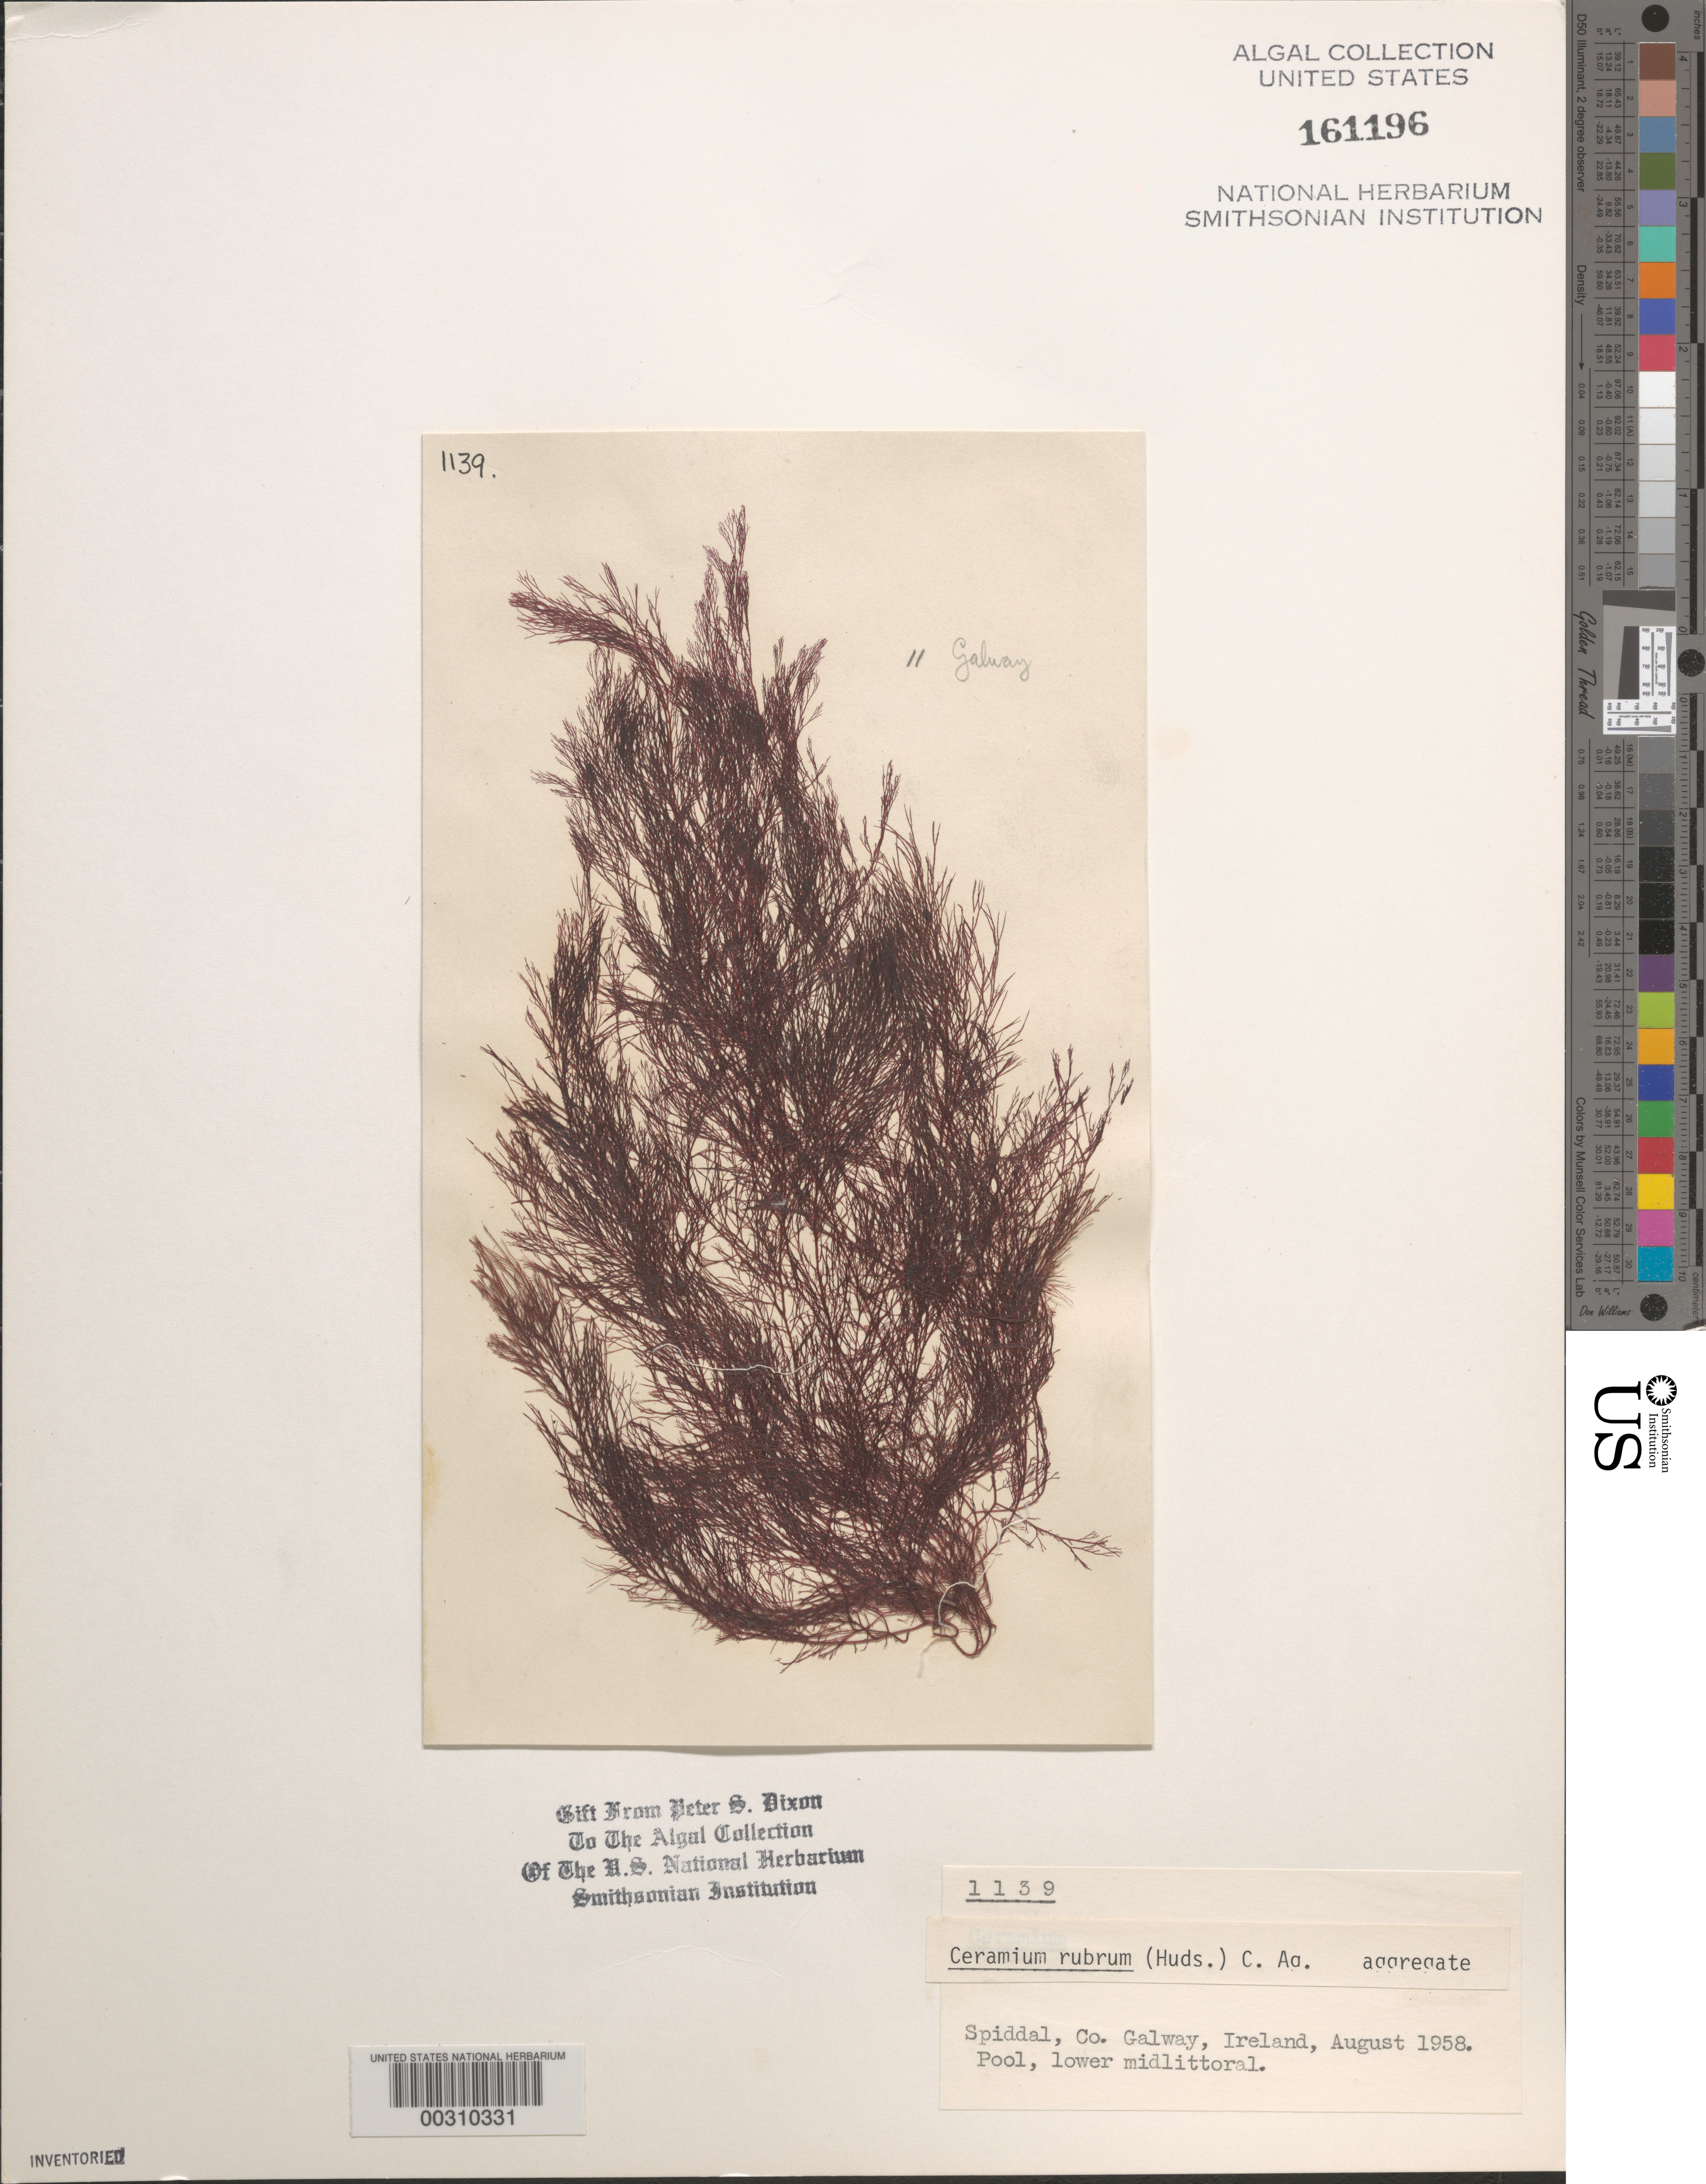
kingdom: Plantae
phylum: Rhodophyta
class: Florideophyceae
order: Ceramiales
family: Ceramiaceae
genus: Ceramium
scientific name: Ceramium rubrum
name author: C. Agardh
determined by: Dixon, P. S.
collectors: P. S. Dixon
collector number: PSD 1139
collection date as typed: Aug 1958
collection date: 1958-08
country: Ireland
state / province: Connaught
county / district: Galway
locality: Spiddal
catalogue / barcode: US 161196